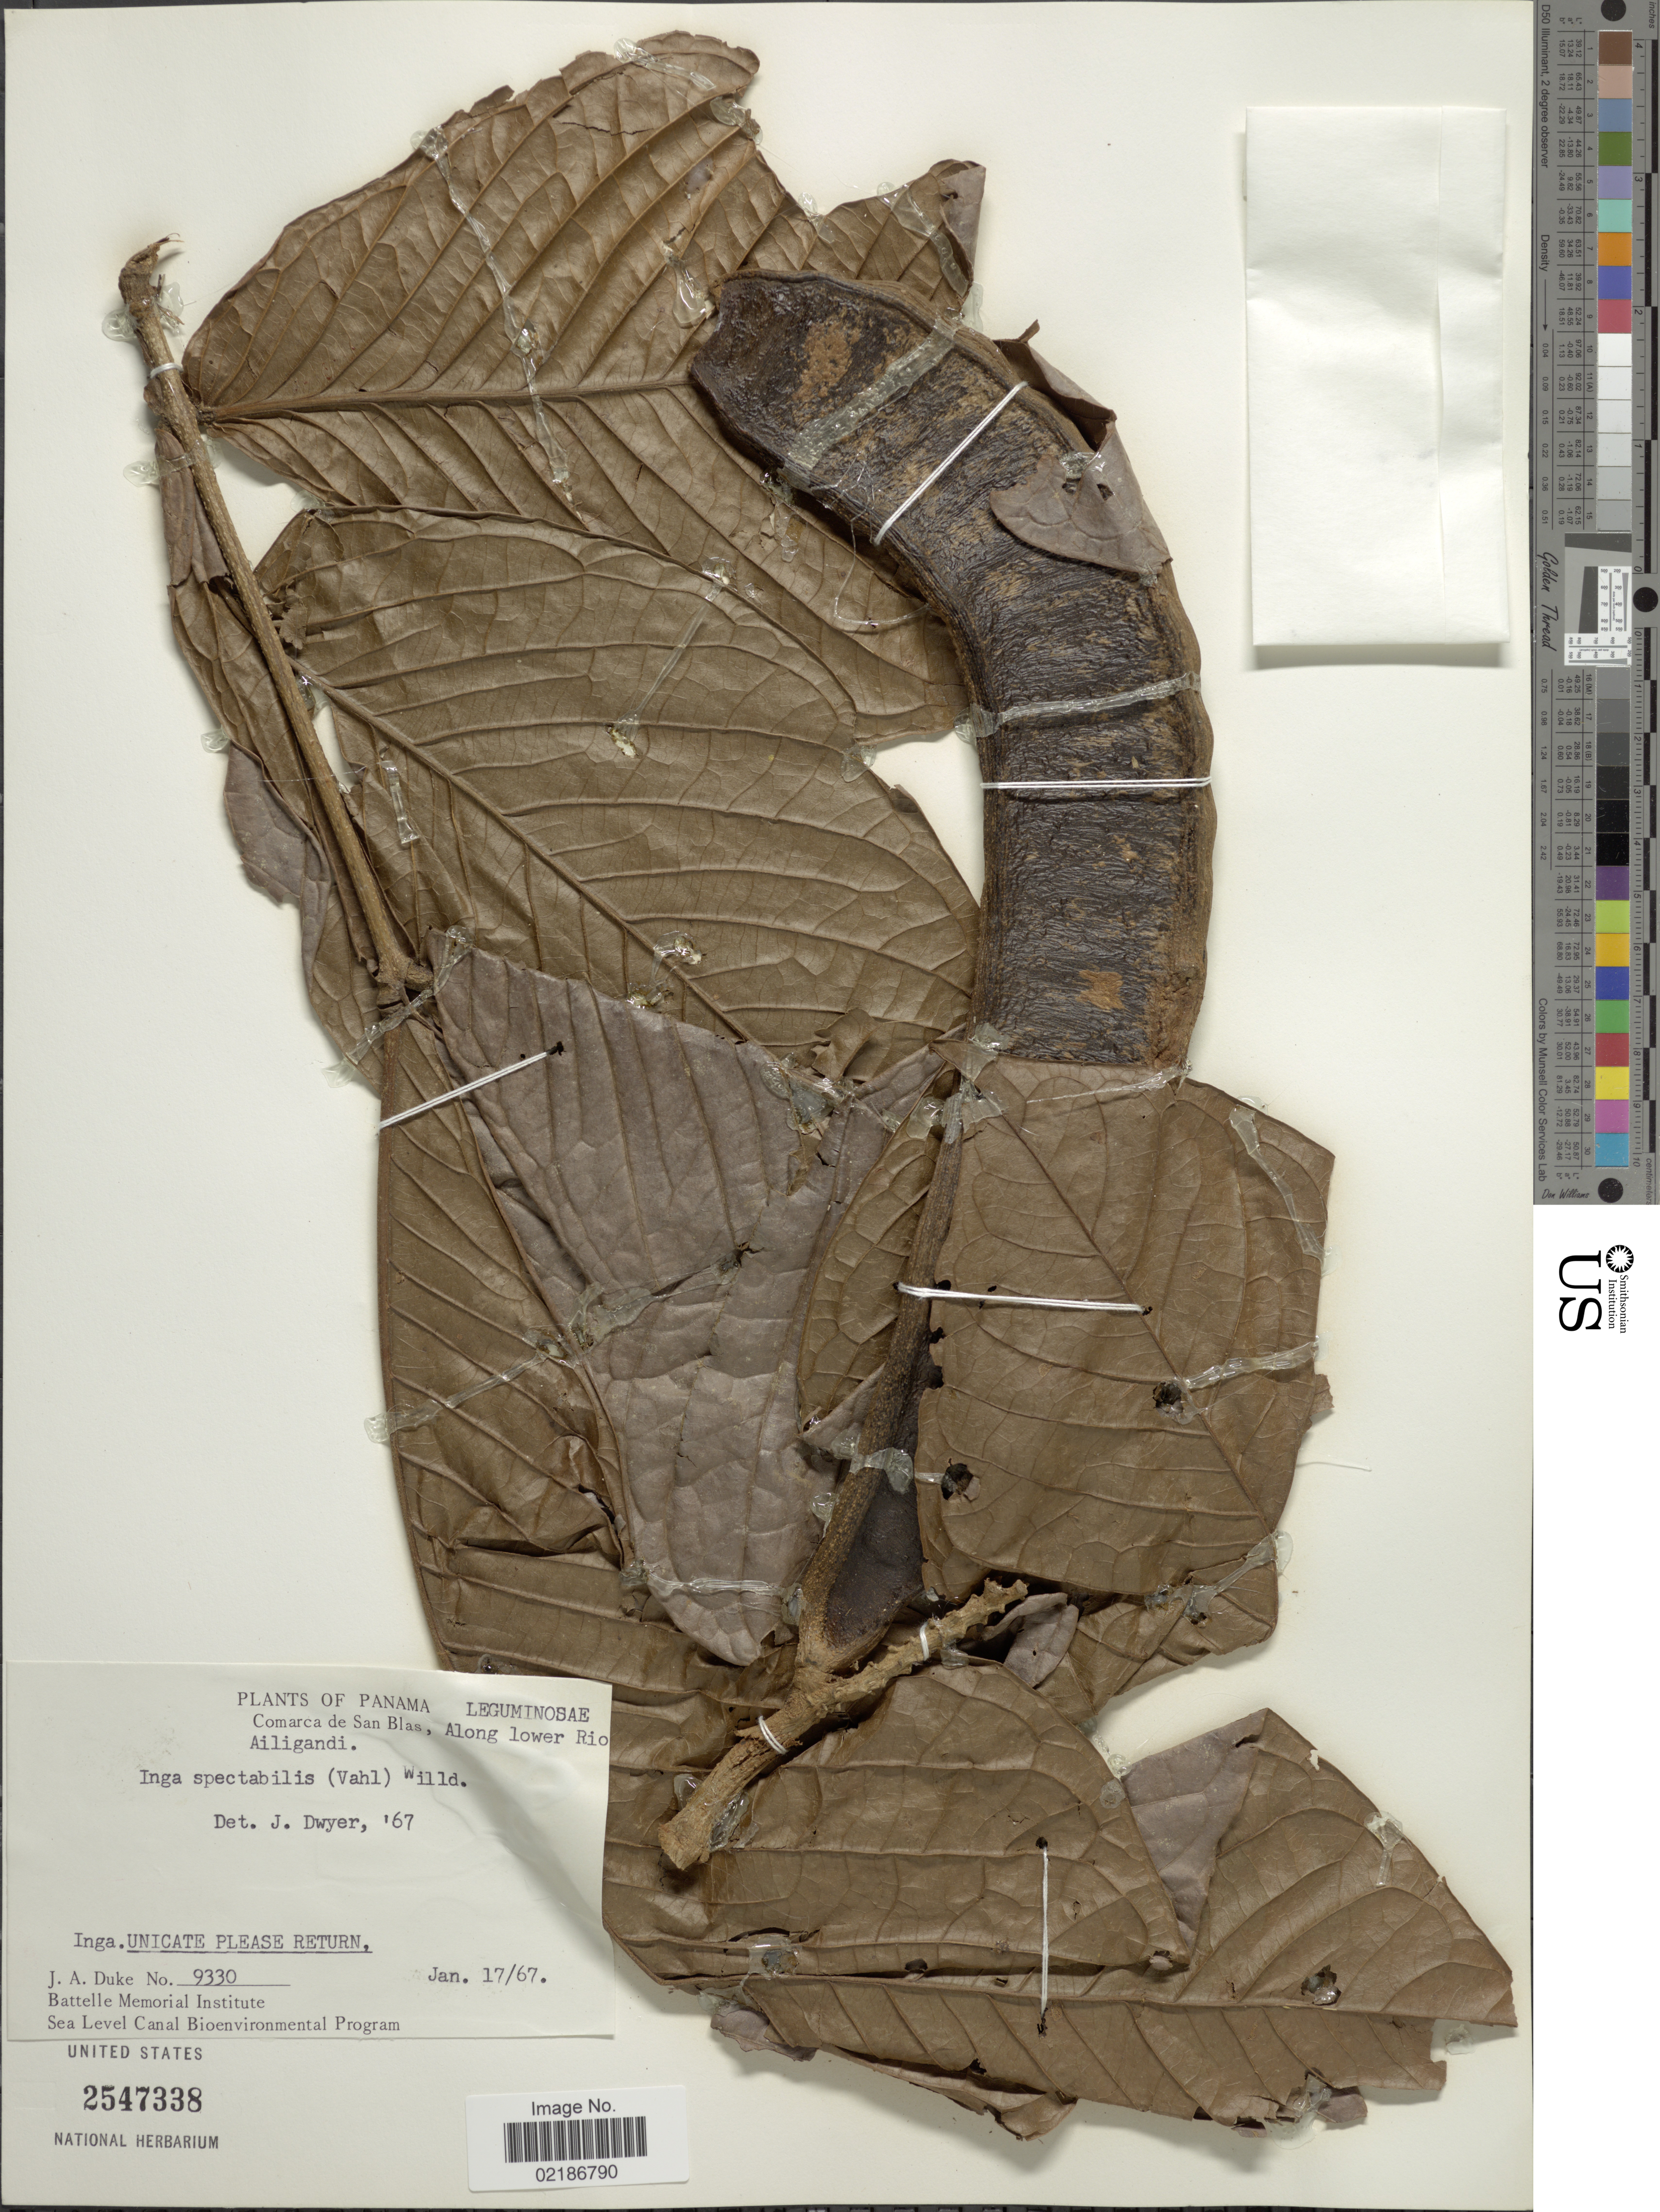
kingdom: Plantae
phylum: Tracheophyta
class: Magnoliopsida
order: Fabales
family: Fabaceae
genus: Inga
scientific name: Inga spectabilis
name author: (Vahl) Willd.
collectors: J. A. Duke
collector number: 9330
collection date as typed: Transcribed d/m/y: 17/1/67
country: Panama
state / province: Kuna Yala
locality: Comarca de San Blas, along lower Rio Ailigandi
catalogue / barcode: US 2547338